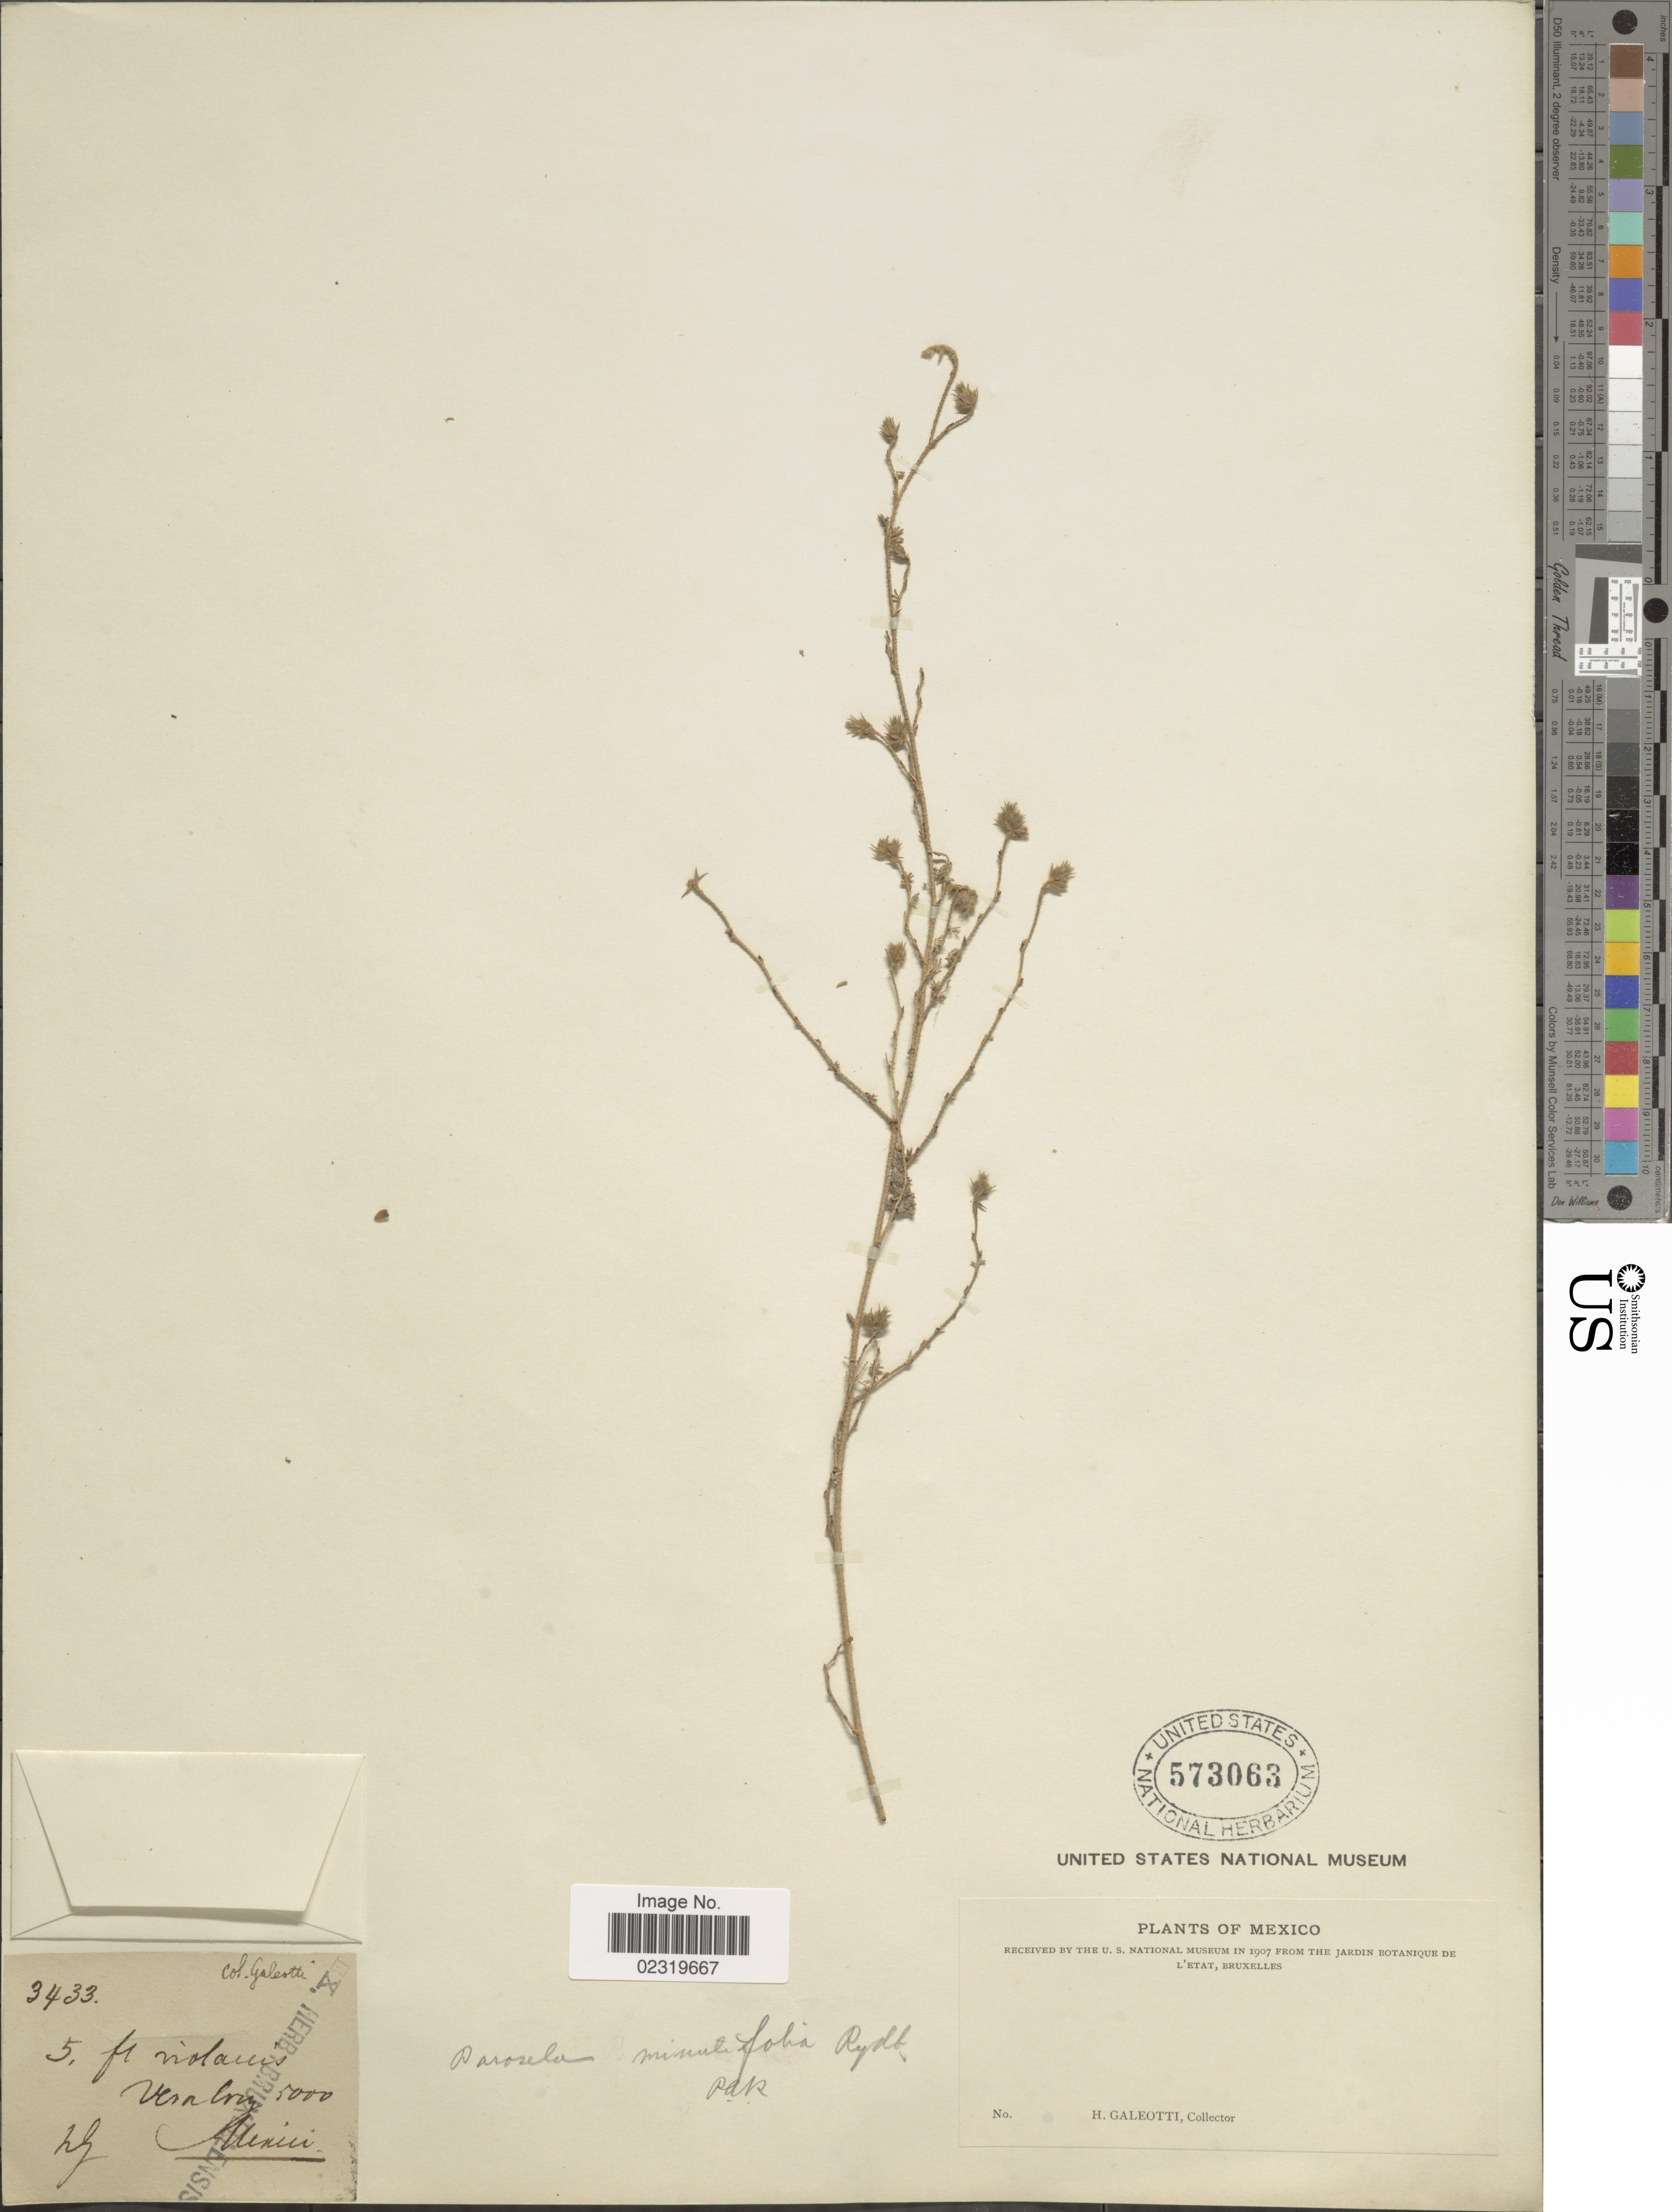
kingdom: Plantae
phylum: Tracheophyta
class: Magnoliopsida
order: Fabales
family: Fabaceae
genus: Dalea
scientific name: Dalea minutifolia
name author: (Rydb.) Harms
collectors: H. G. Galeotti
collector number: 3433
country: Mexico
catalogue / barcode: US 573063